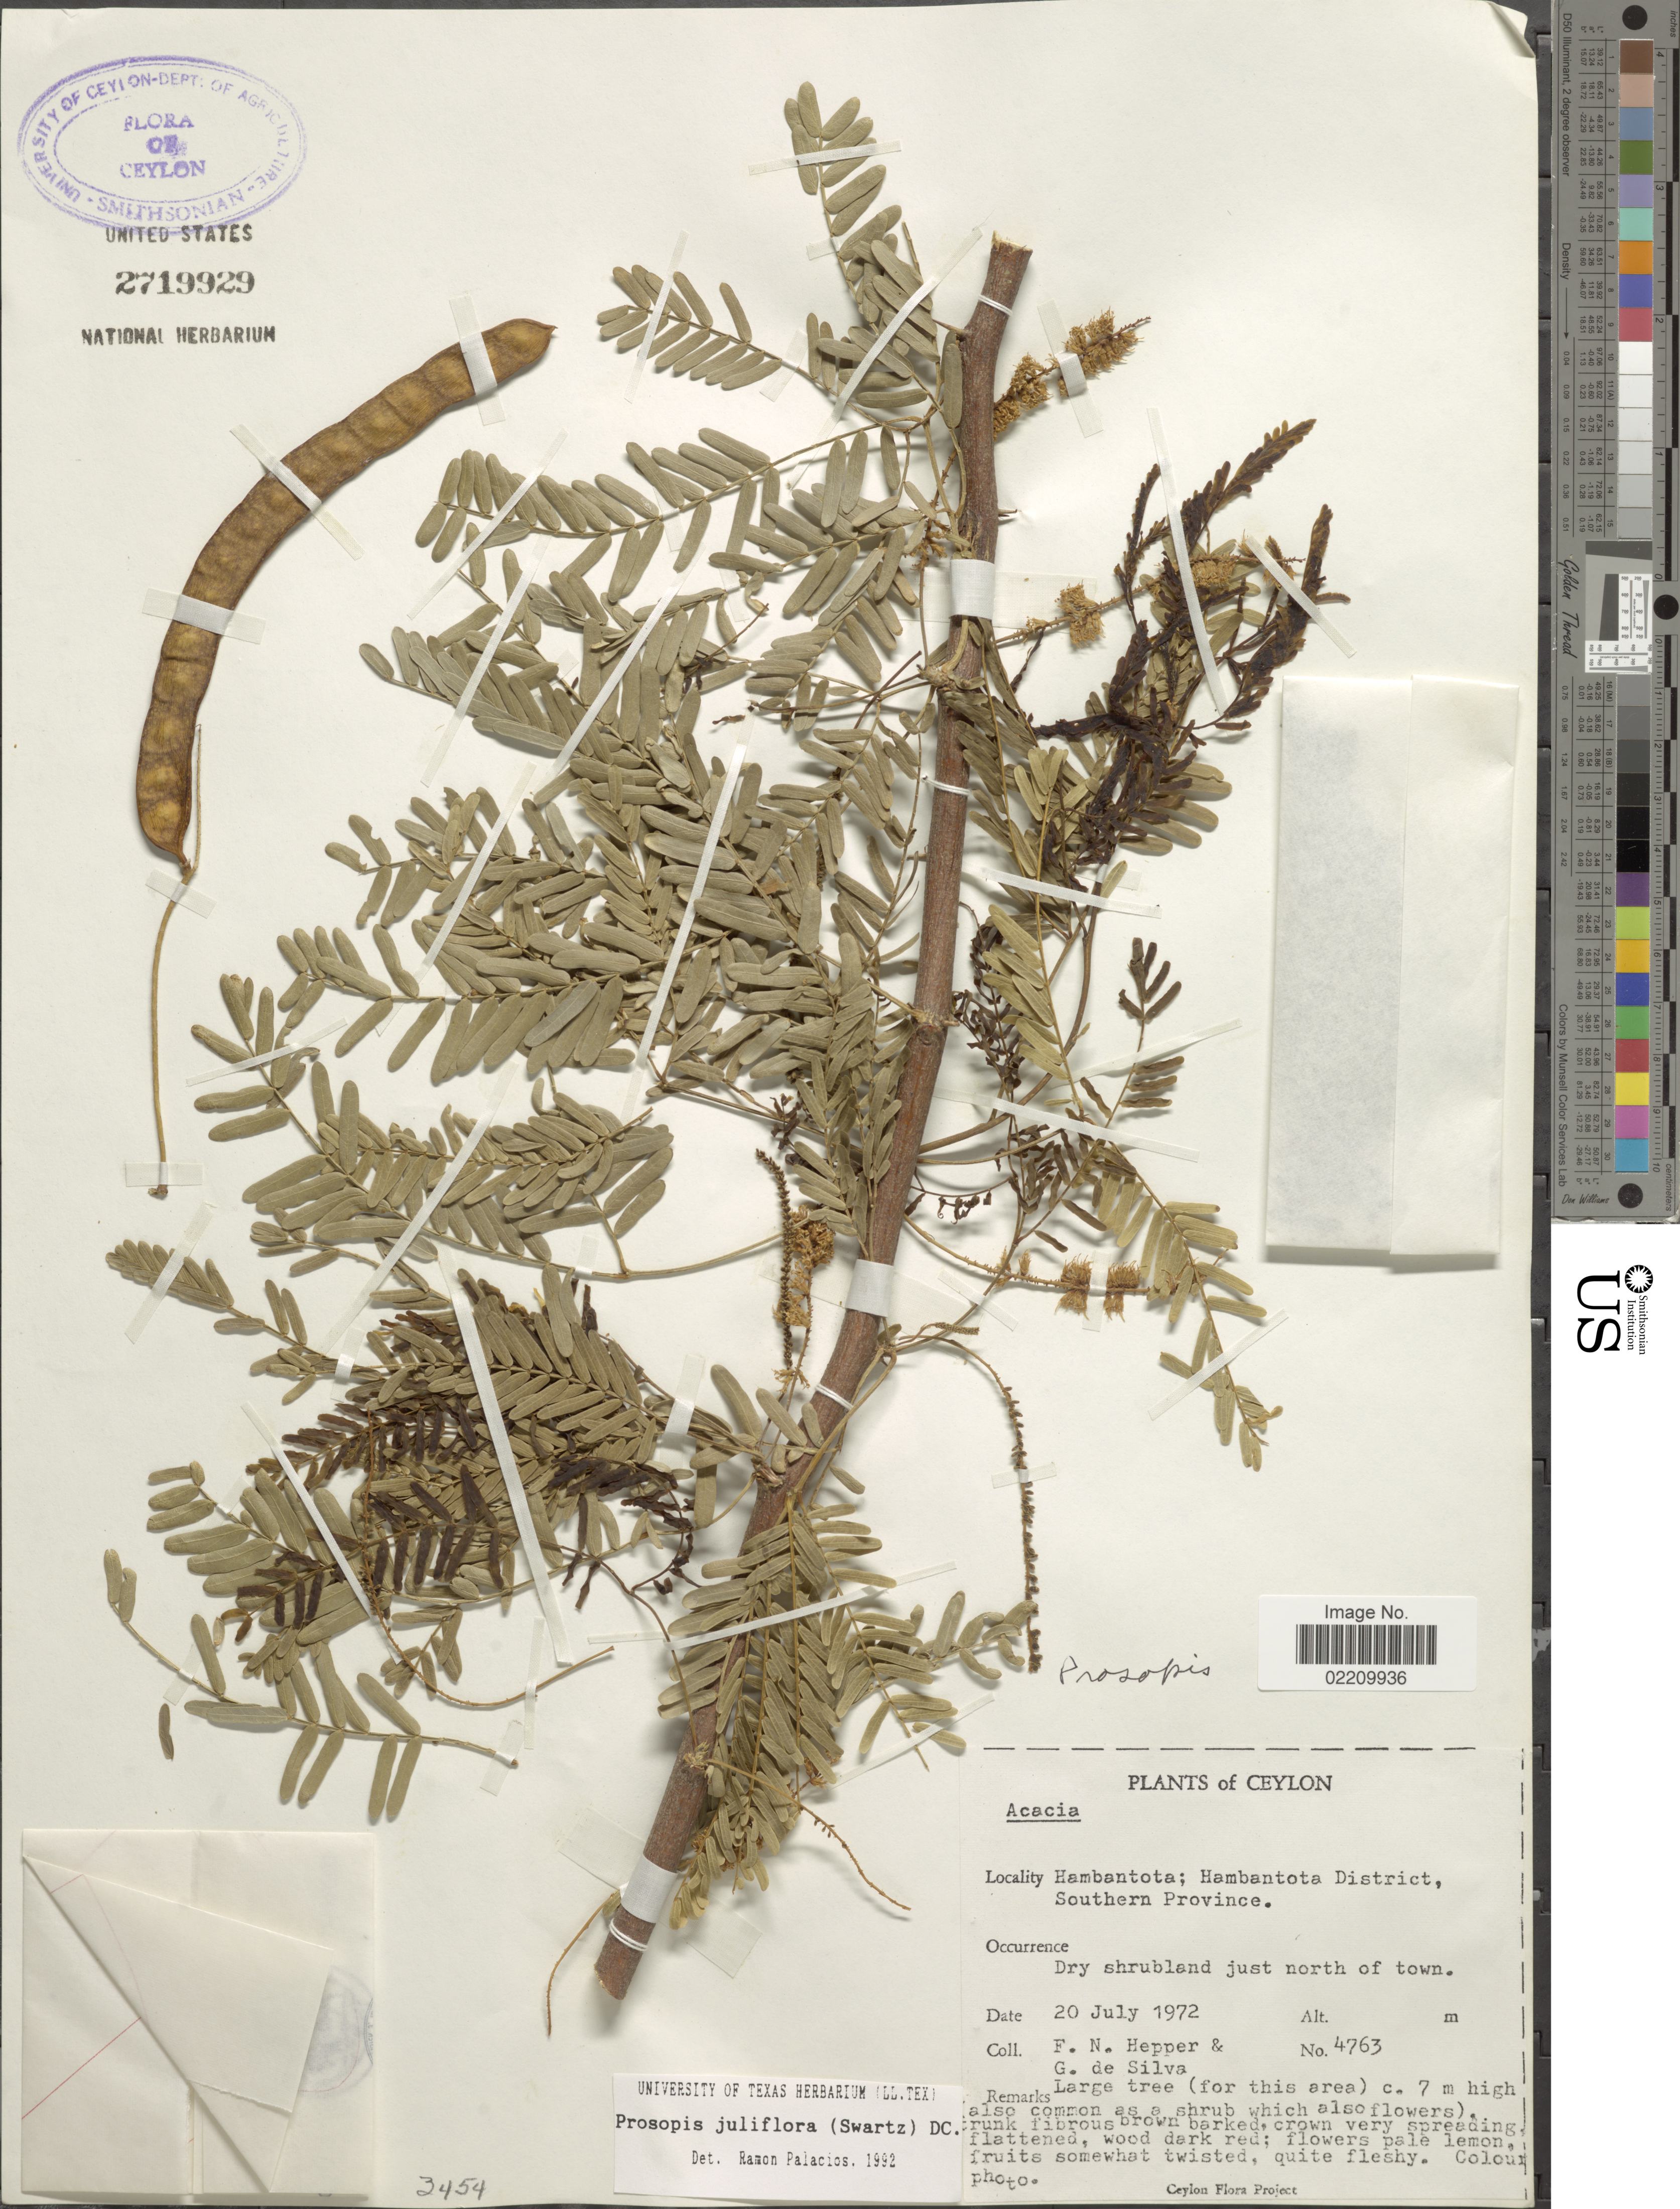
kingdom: Plantae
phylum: Tracheophyta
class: Magnoliopsida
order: Fabales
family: Fabaceae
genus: Neltuma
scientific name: Neltuma juliflora var. juliflora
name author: (Sw.) Raf.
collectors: F. Hepper & G. De Silva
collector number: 4763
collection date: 1972-07-20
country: Sri Lanka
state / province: Southern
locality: Ceylon, Hambantota, Hambantota District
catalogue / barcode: US 2719929